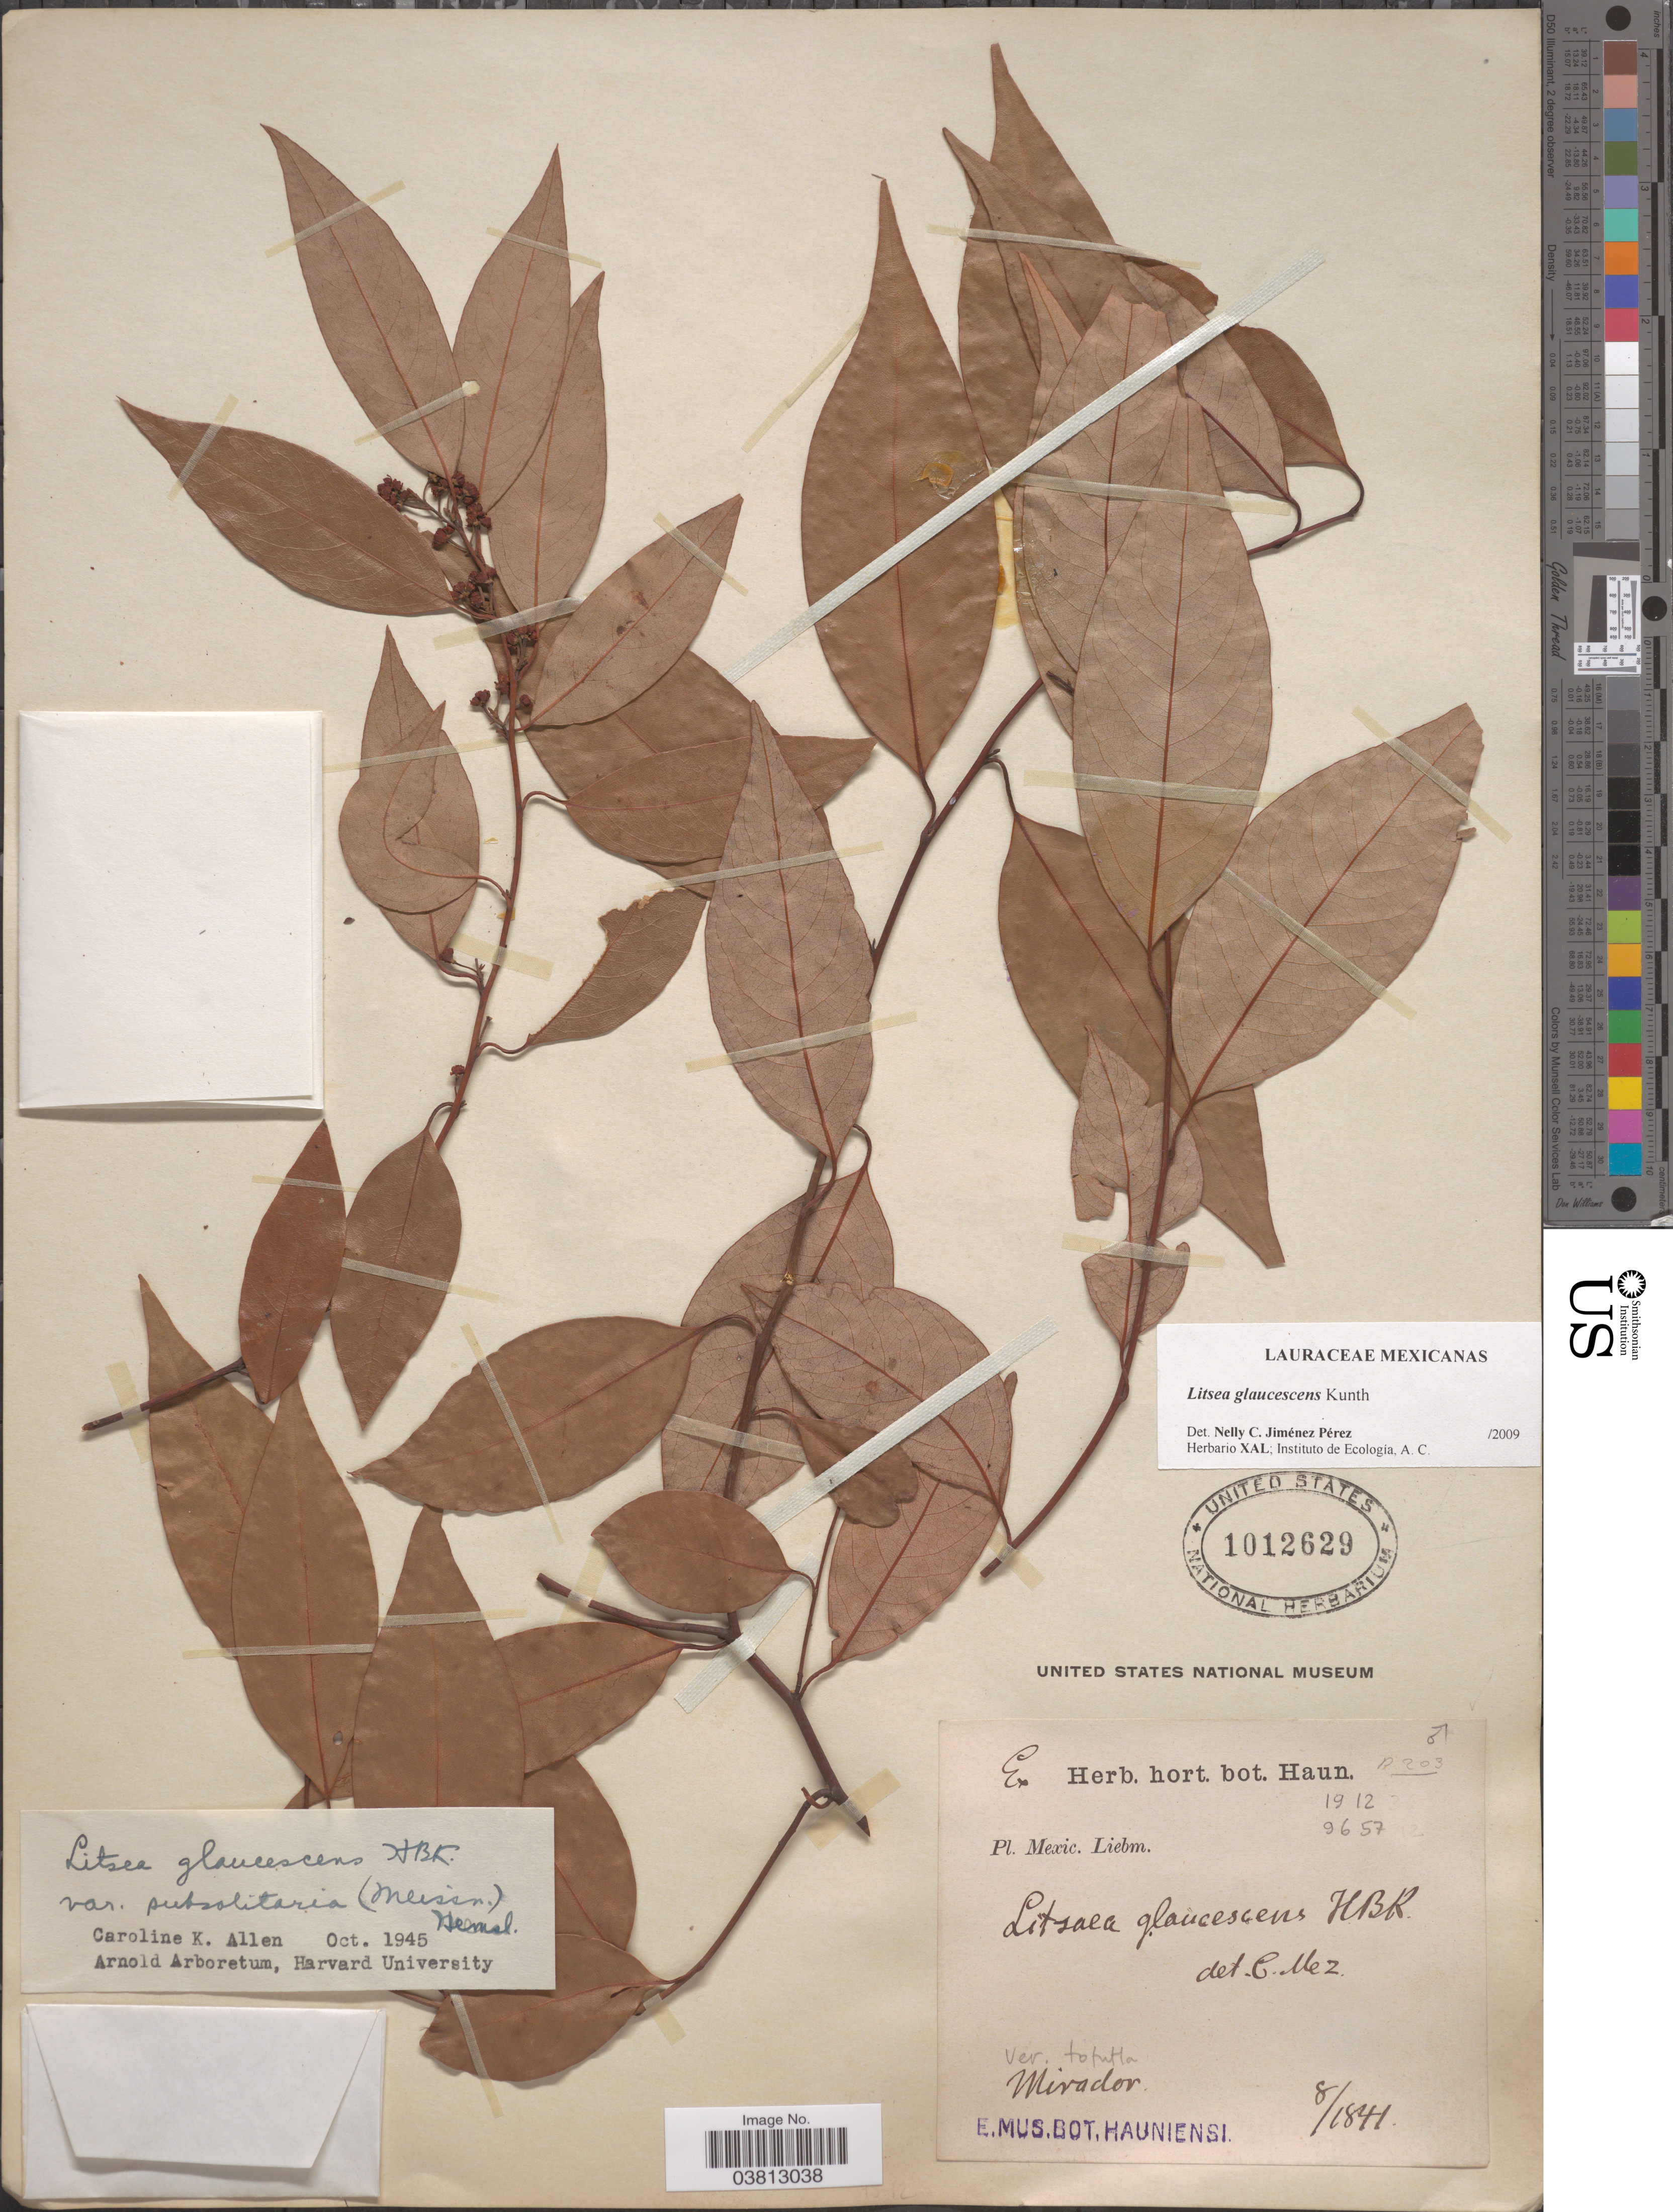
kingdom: Plantae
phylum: Tracheophyta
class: Magnoliopsida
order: Laurales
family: Lauraceae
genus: Litsea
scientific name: Litsea glaucescens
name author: Kunth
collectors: Liebm.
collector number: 1912/9657?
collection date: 1844-08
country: Mexico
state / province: Veracruz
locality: Ver. Totutla. Mirador.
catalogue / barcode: US 1012629